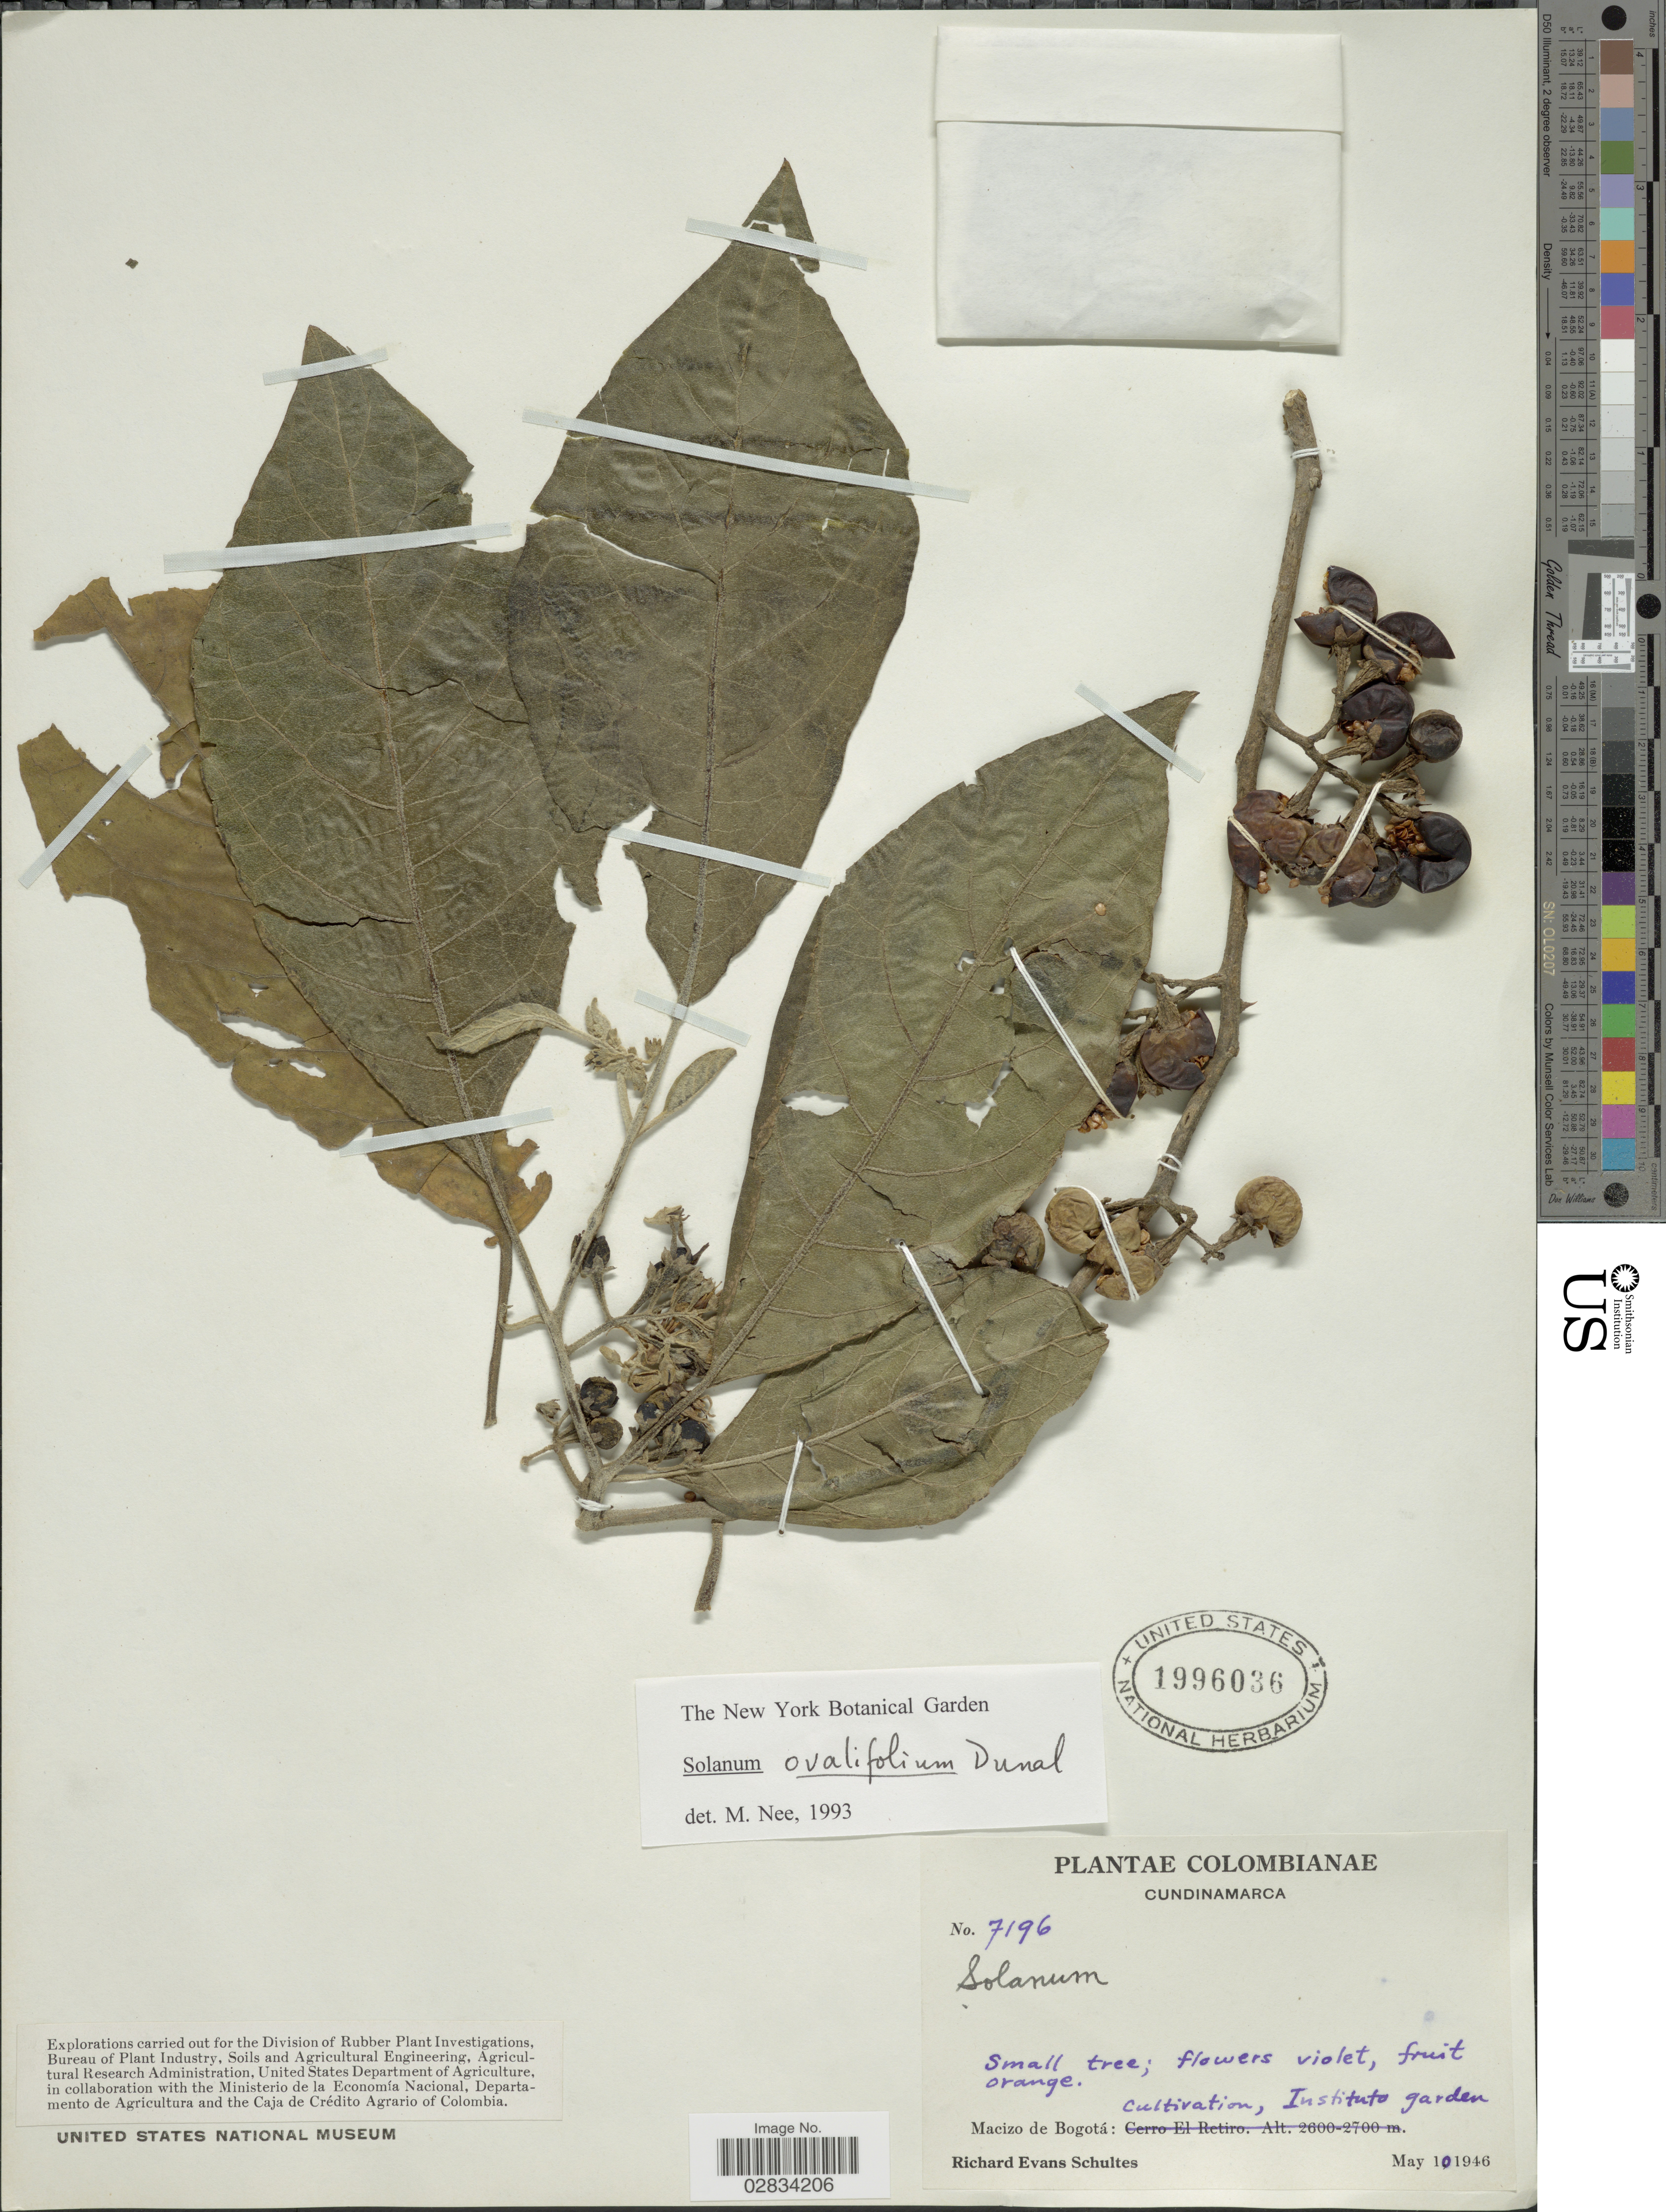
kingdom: Plantae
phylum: Tracheophyta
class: Magnoliopsida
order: Solanales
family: Solanaceae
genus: Solanum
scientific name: Solanum ovalifolium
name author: Dunal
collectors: R. E. Schultes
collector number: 7196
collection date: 1946-05-10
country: Colombia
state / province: Cundinamarca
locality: Instituto garden, Macizo de Bogotá.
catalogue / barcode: US 1996036